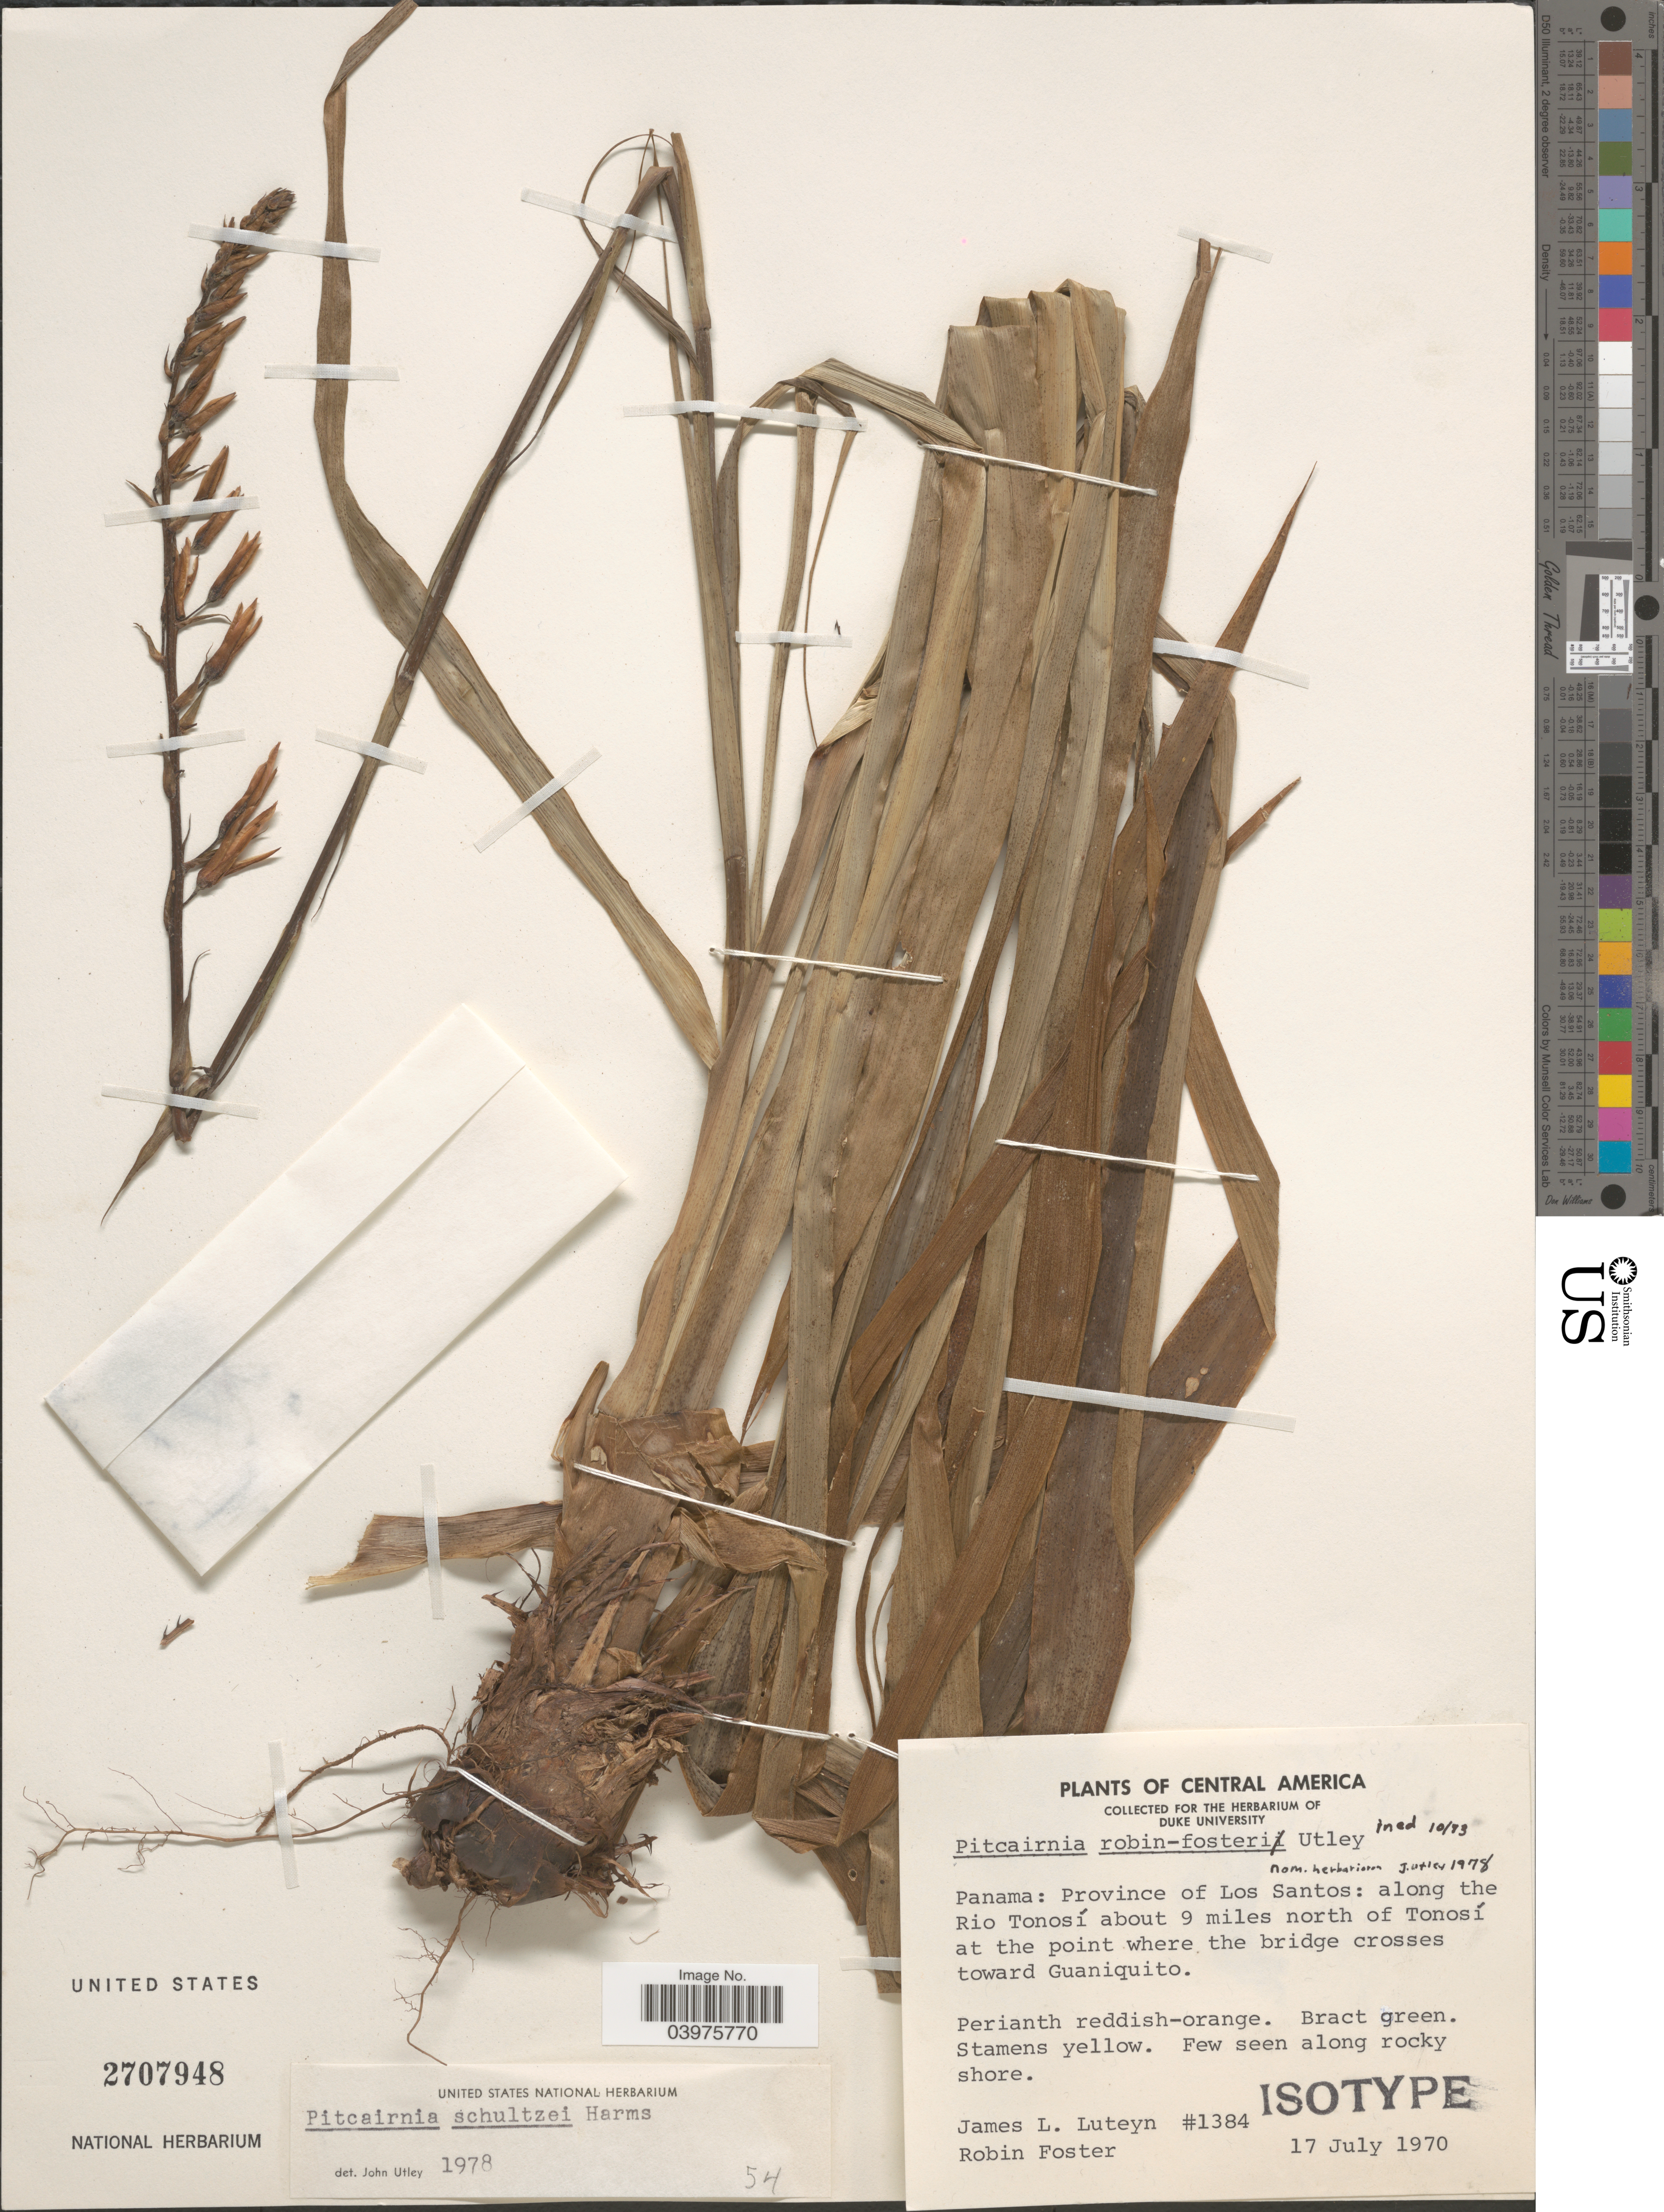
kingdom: Plantae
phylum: Tracheophyta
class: Liliopsida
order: Poales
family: Bromeliaceae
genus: Pitcairnia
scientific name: Pitcairnia schultzei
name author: Harms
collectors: J. L. Luteyn & R. B. Foster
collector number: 1384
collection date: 1970-07-17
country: Panama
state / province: Los Santos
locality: Along the Rio Tonosí about 9 miles north of Tonosí at the point where the bridge crosses toward Guaniquito.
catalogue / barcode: US 2707948